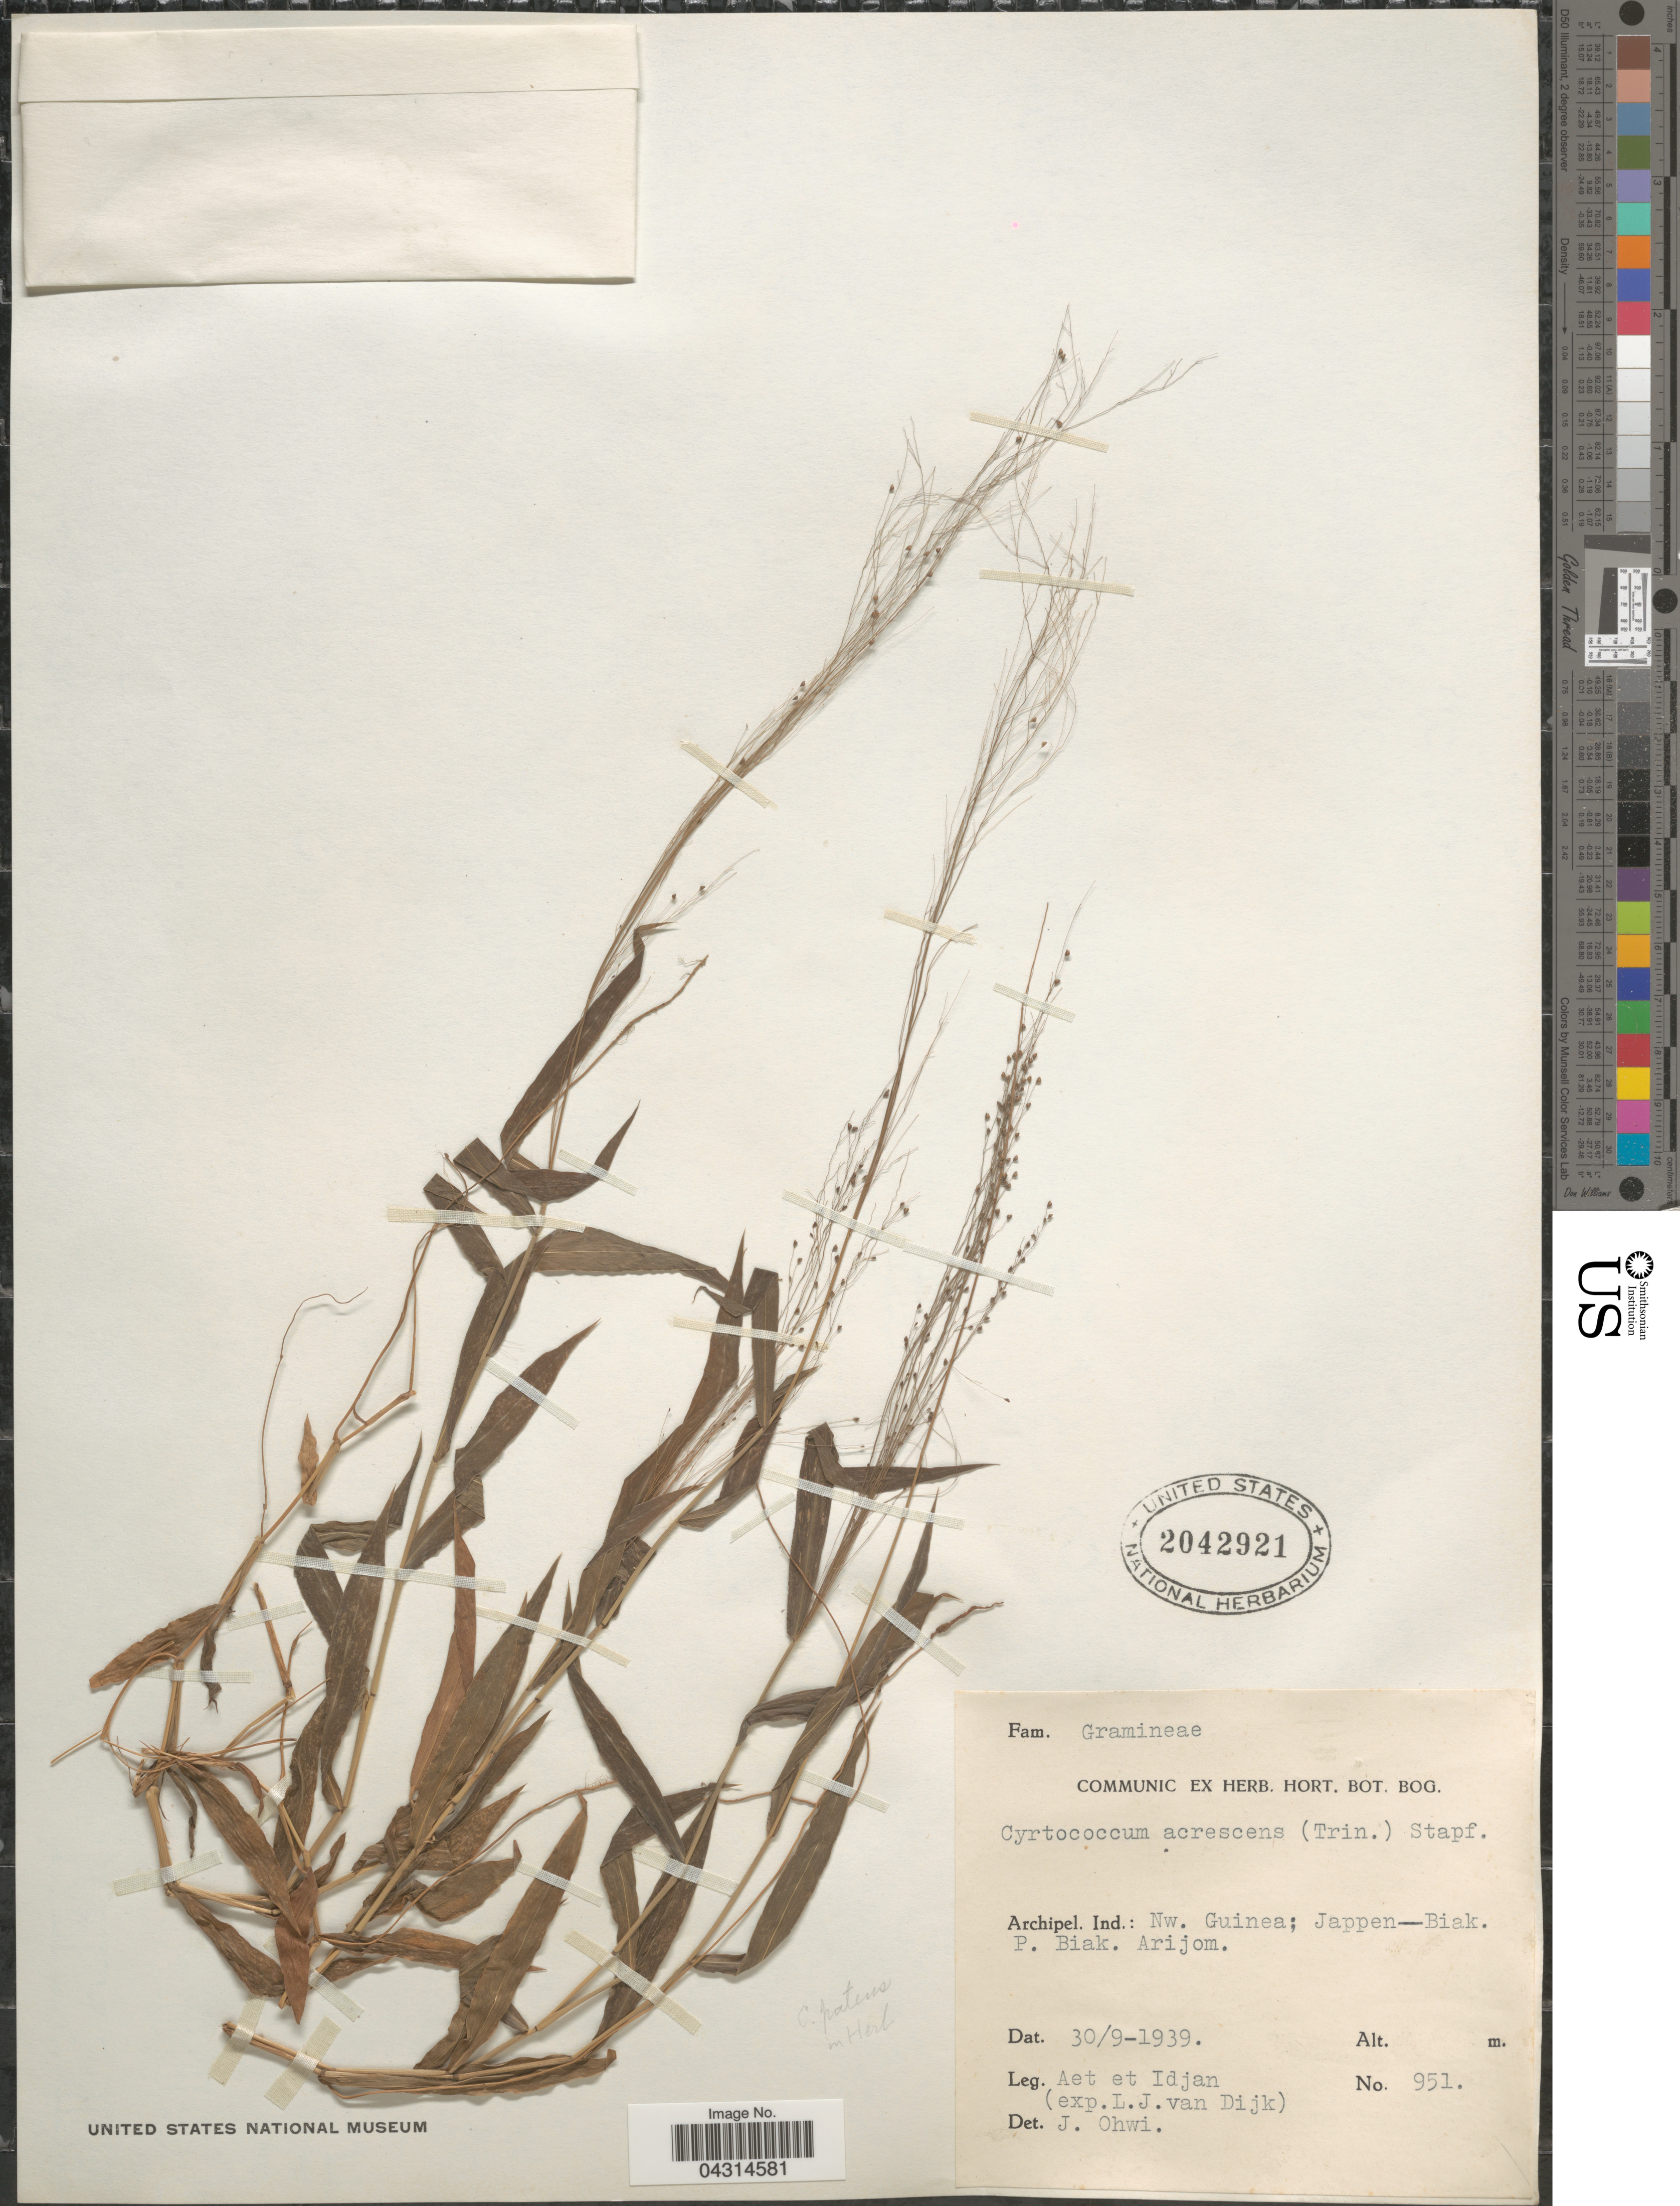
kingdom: Plantae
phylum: Tracheophyta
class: Liliopsida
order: Poales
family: Poaceae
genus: Cyrtococcum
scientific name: Cyrtococcum sp.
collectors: -- Aet & -. Idjan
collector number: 951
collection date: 1939-09-30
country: Indonesia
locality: Archipel. Ind.: Nw. Guinea; Jappen - Biak. P. Biak. Arijom.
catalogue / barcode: US 2042921